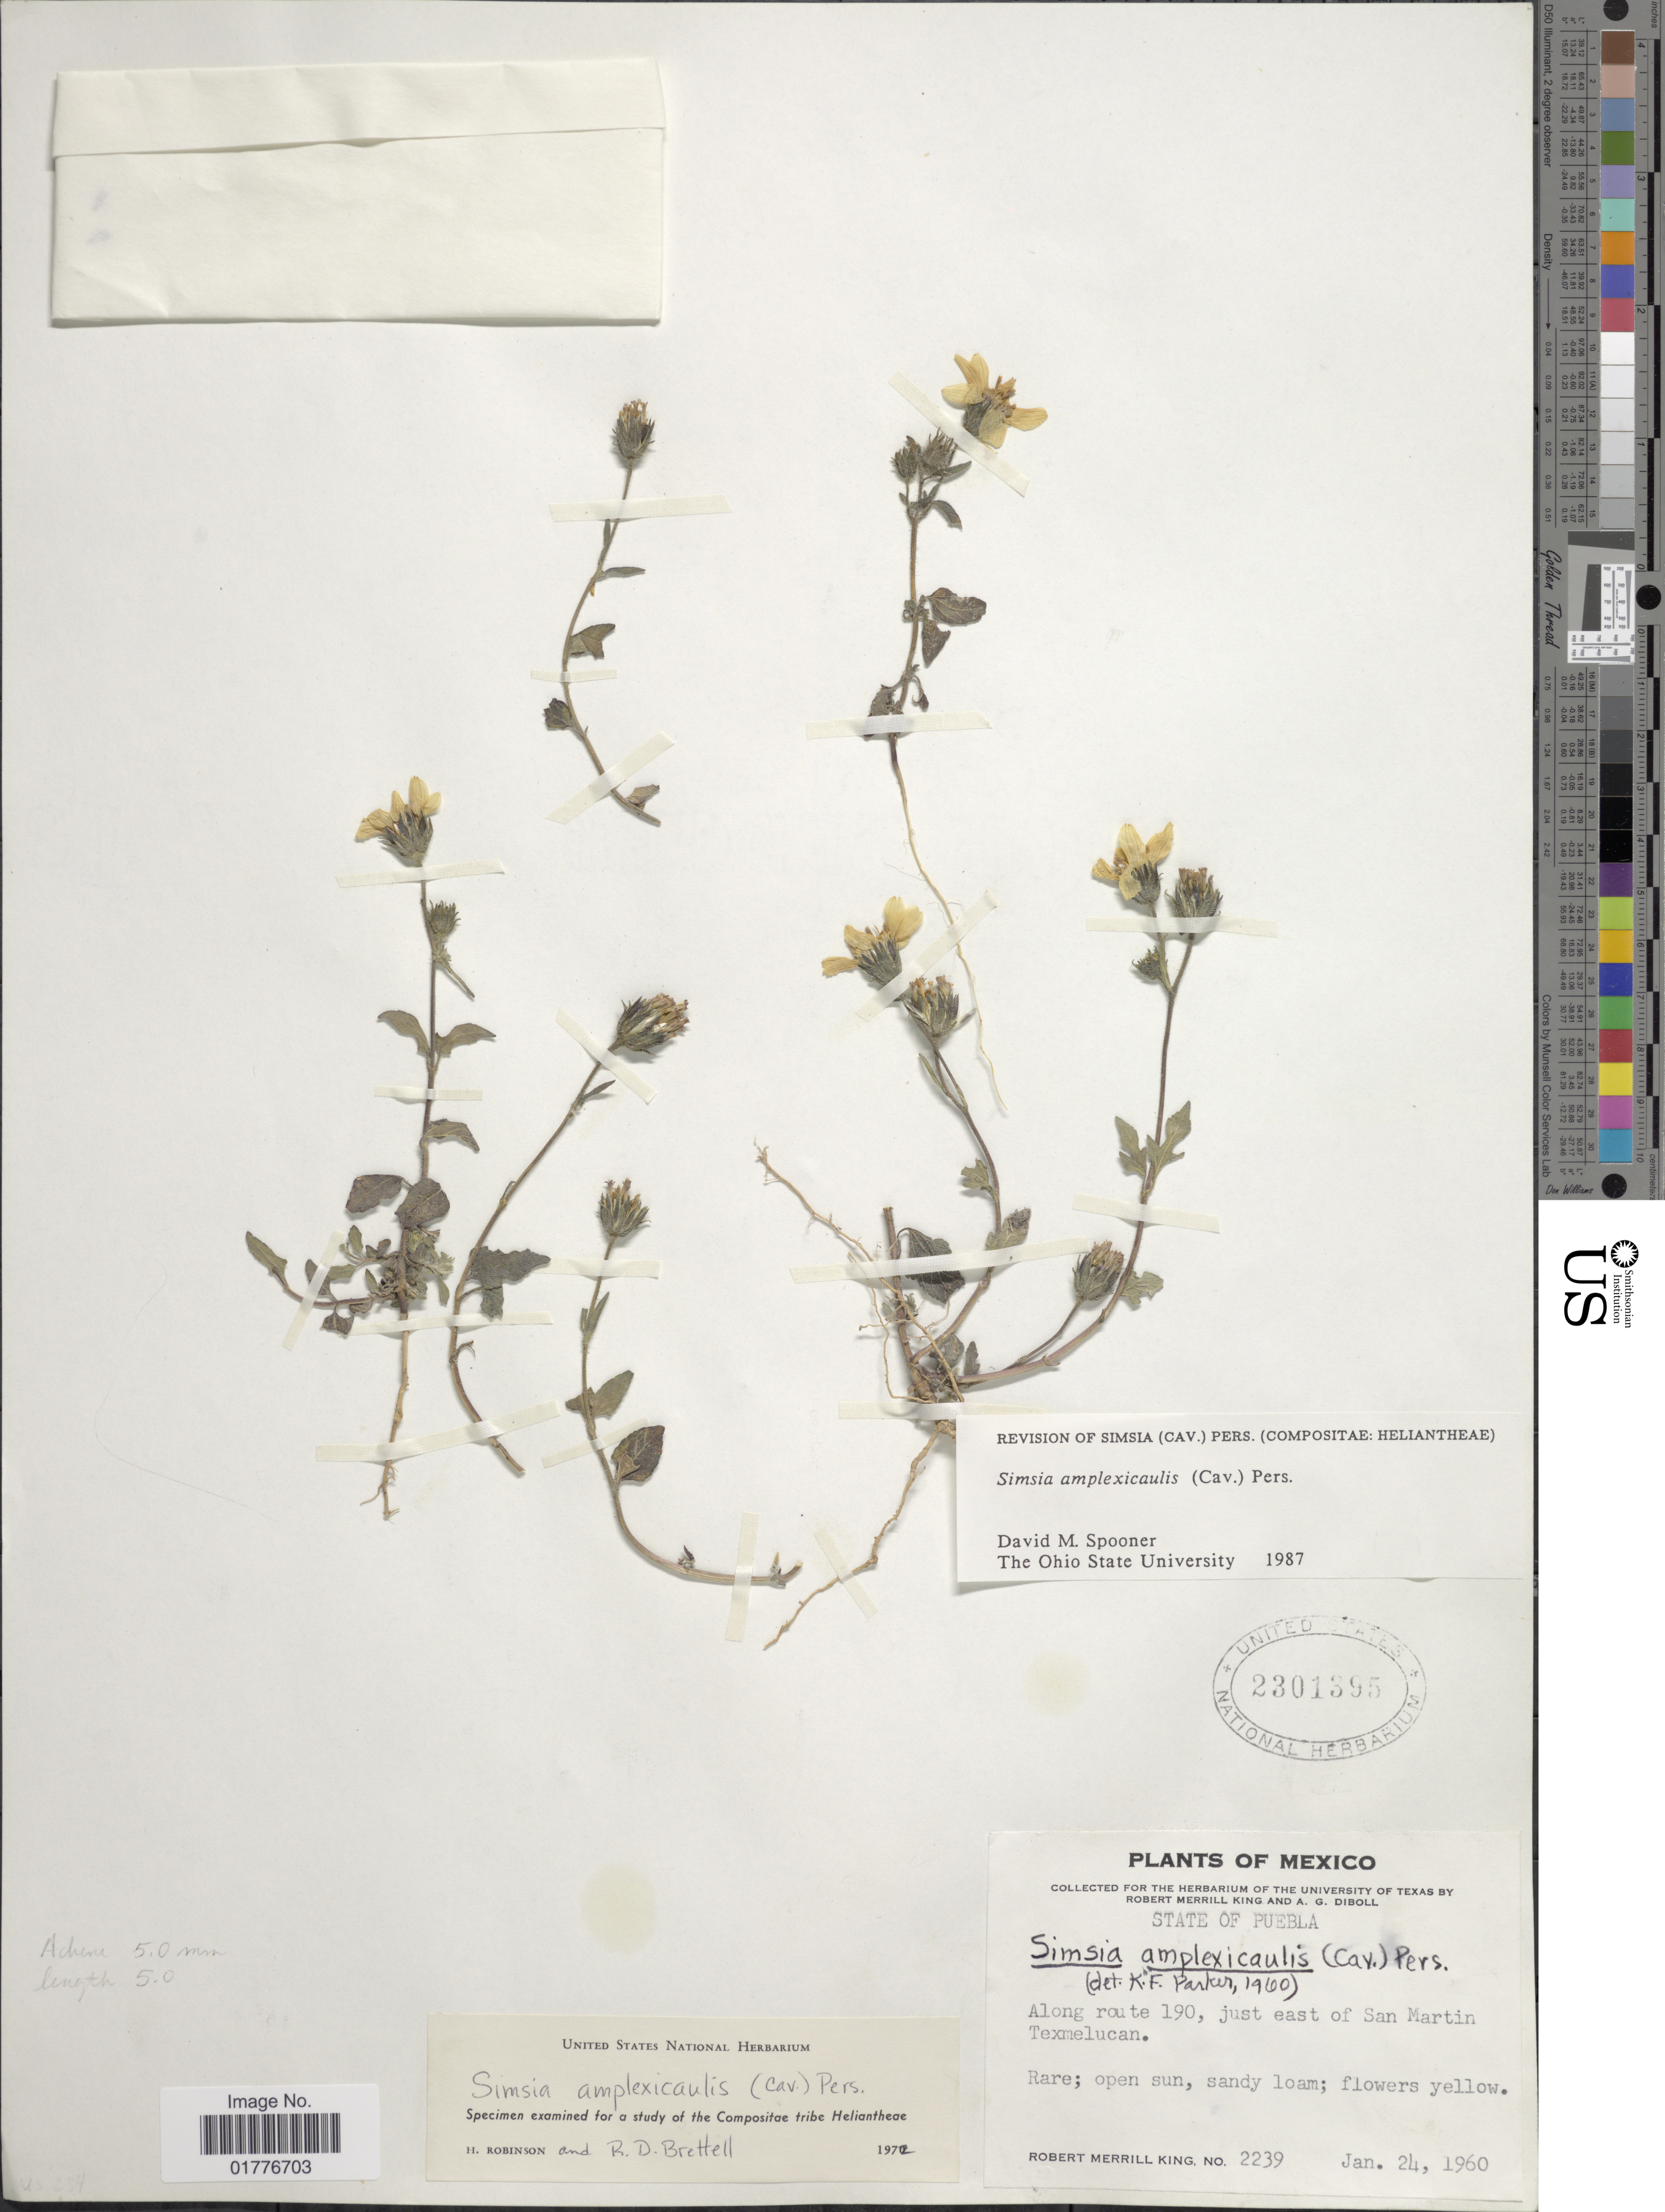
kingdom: Plantae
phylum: Tracheophyta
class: Magnoliopsida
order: Asterales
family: Asteraceae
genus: Simsia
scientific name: Simsia amplexicaulis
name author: (Cav.) Pers.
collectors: R. M. King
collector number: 2239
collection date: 1960-01-24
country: Mexico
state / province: Puebla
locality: Along route 190. Just east of San Martin Texmelucan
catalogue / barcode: US 2301395